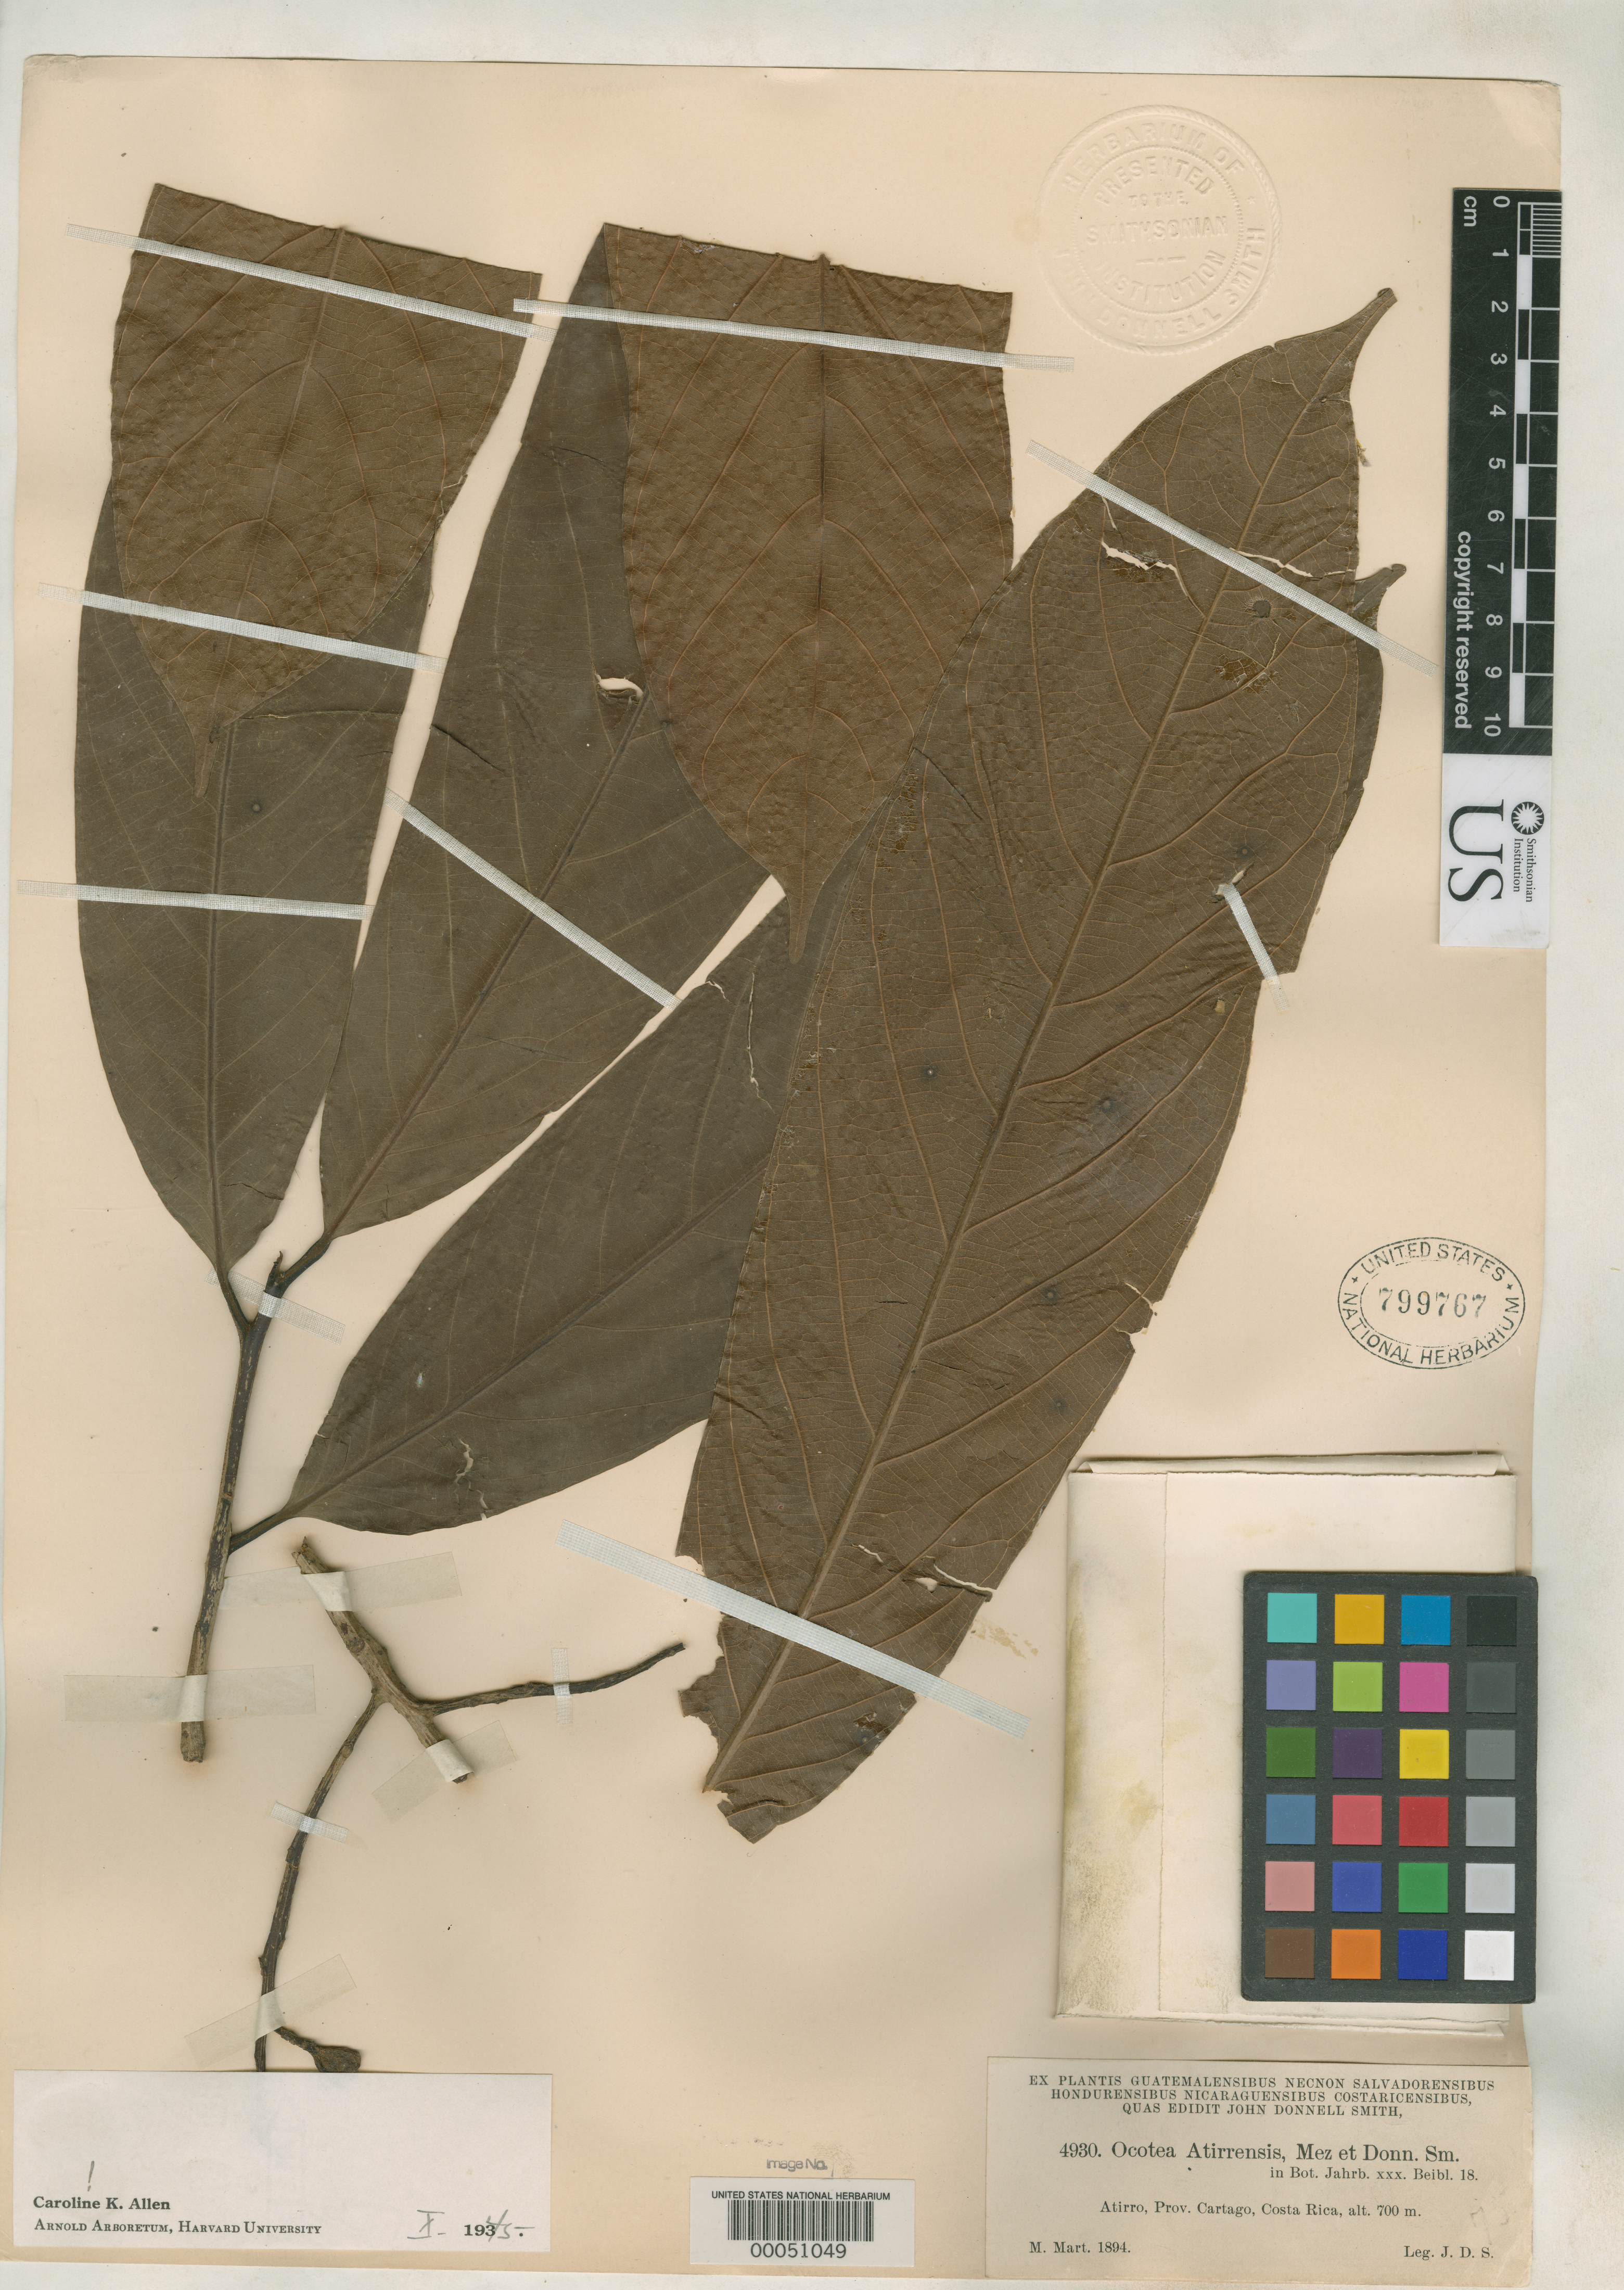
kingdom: Plantae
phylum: Tracheophyta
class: Magnoliopsida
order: Laurales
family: Lauraceae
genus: Ocotea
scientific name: Ocotea atirrensis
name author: Mez & Donn. Sm.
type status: Syntype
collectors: J. Donnell Smith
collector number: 4930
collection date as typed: Mar 1894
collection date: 1894-03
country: Costa Rica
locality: Carthaginensis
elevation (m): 700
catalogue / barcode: US 799767